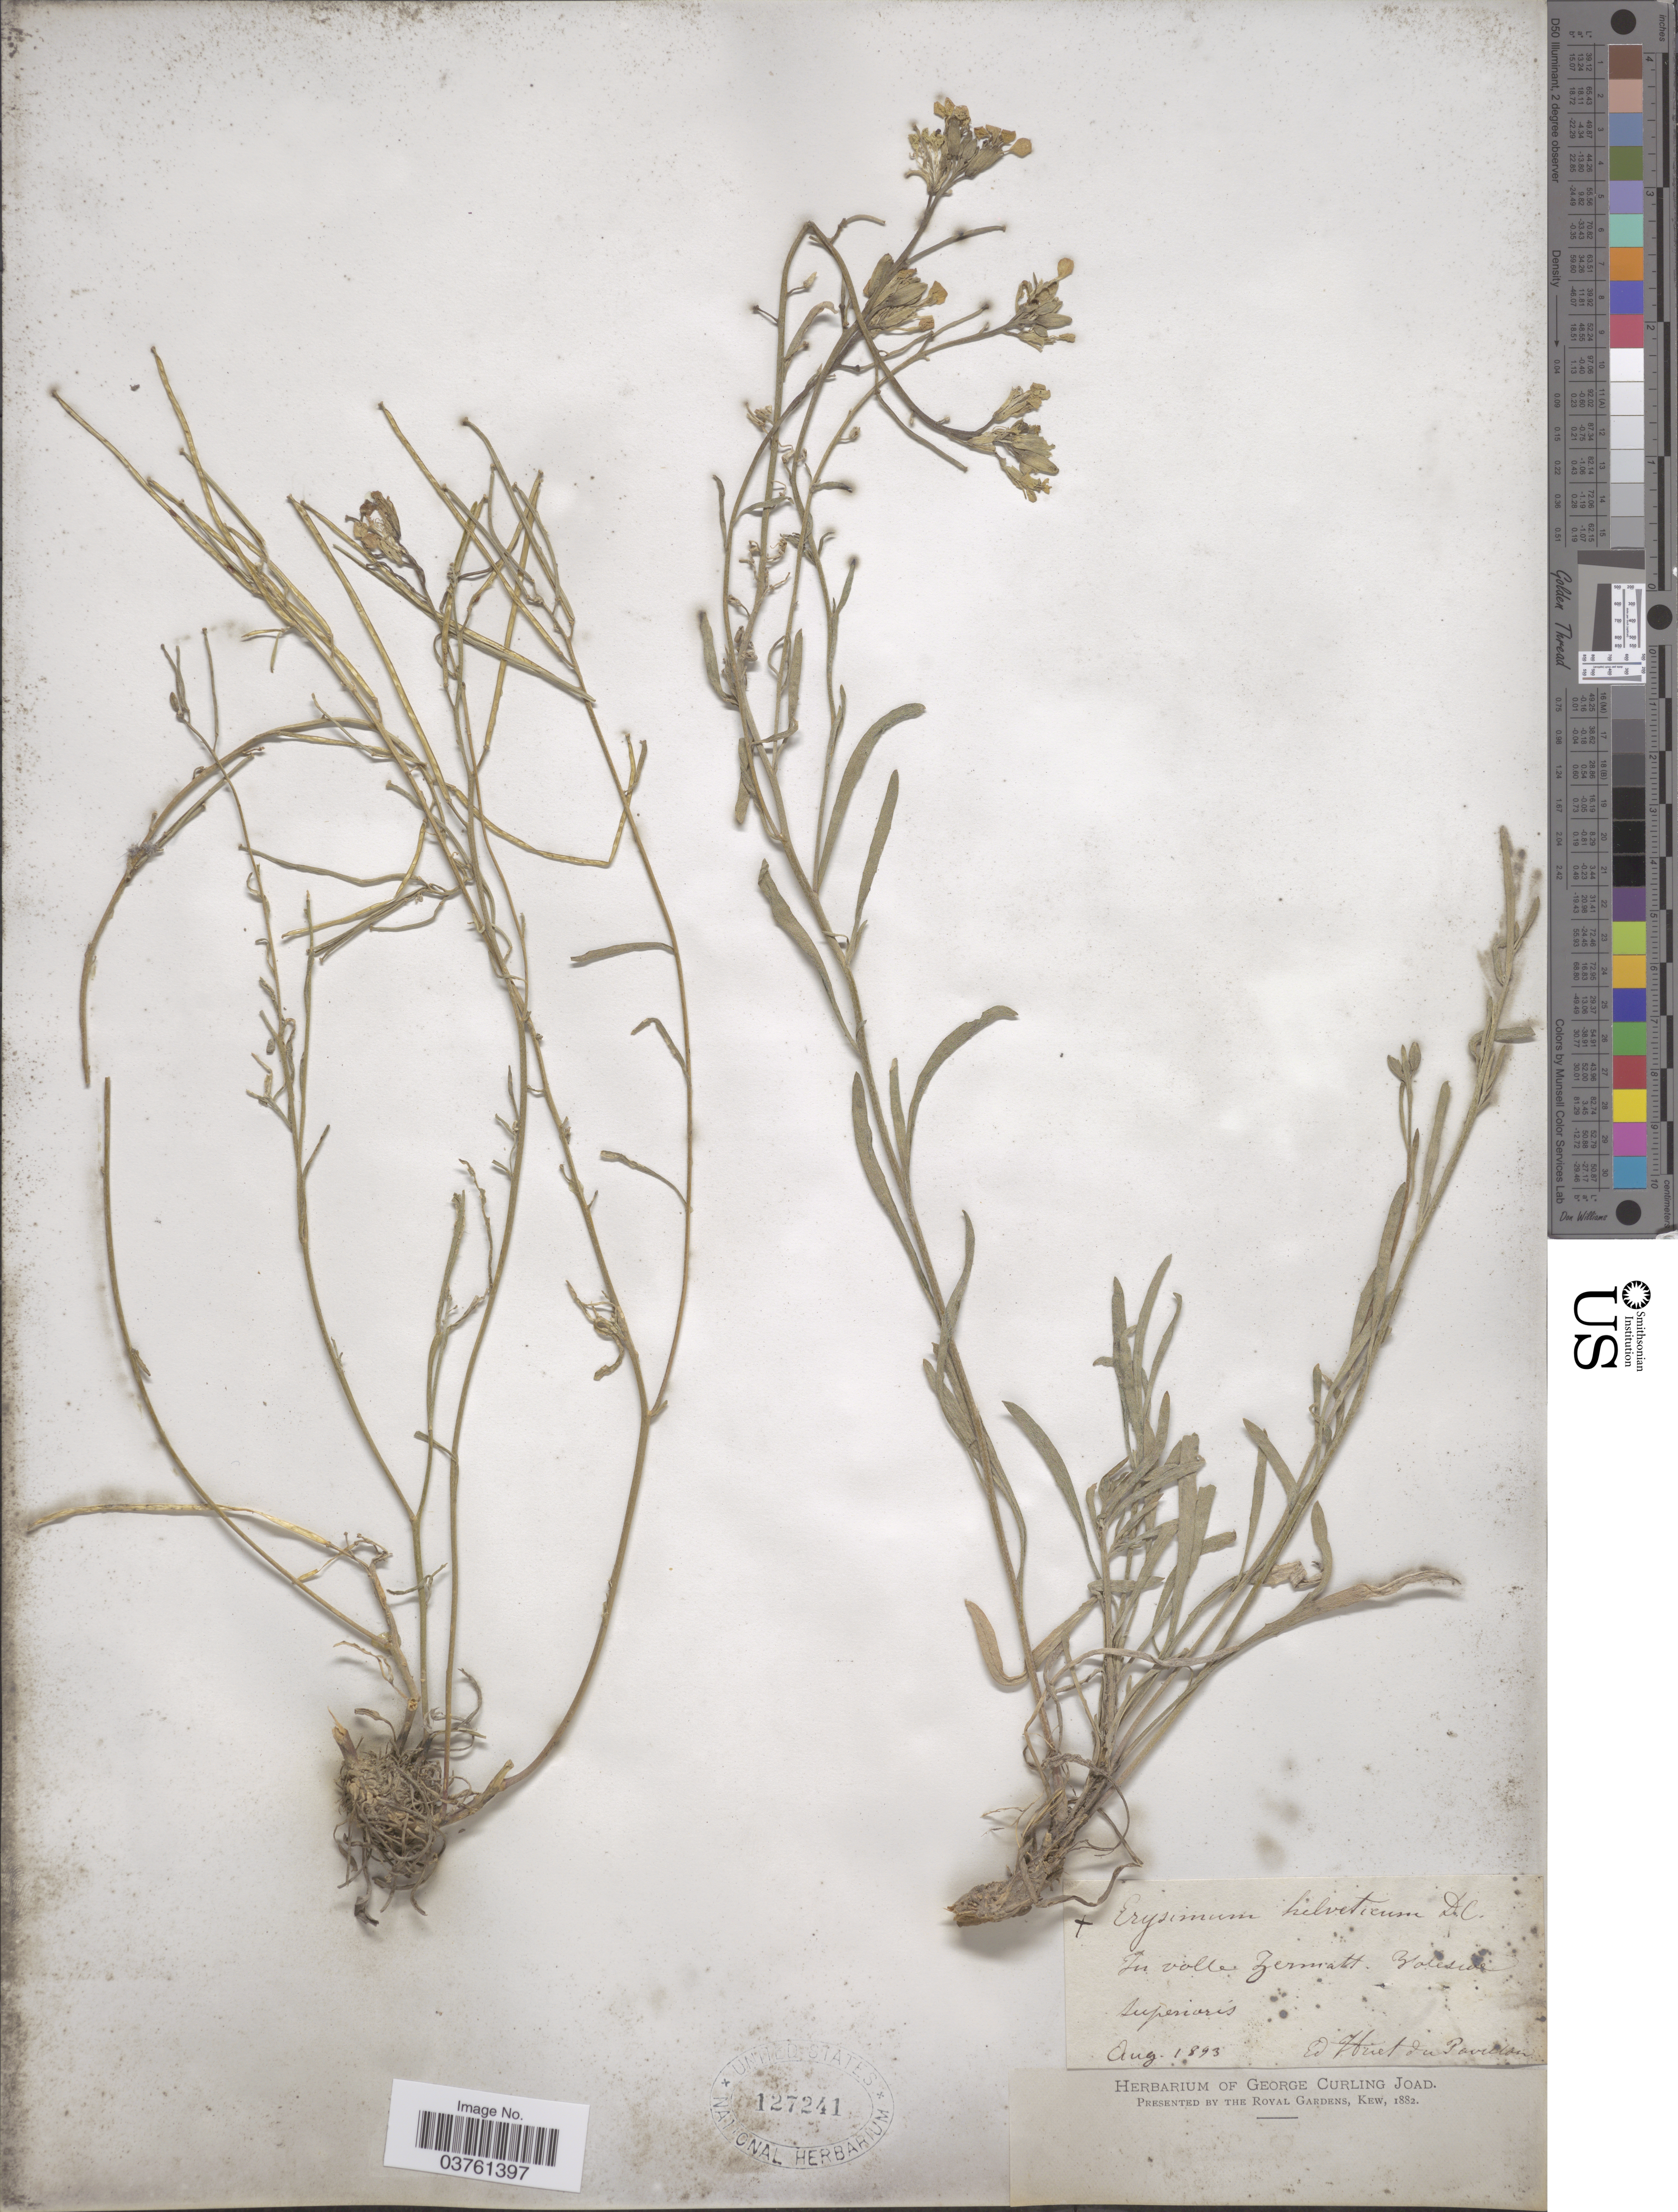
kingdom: Plantae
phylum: Tracheophyta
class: Magnoliopsida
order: Brassicales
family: Brassicaceae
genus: Erysimum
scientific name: Erysimum helveticum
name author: Griseb.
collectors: Huet du Pavillon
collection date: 1893-08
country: Switzerland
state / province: Valais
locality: In valle Zermatt. Valesiae superioris.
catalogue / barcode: US 127241